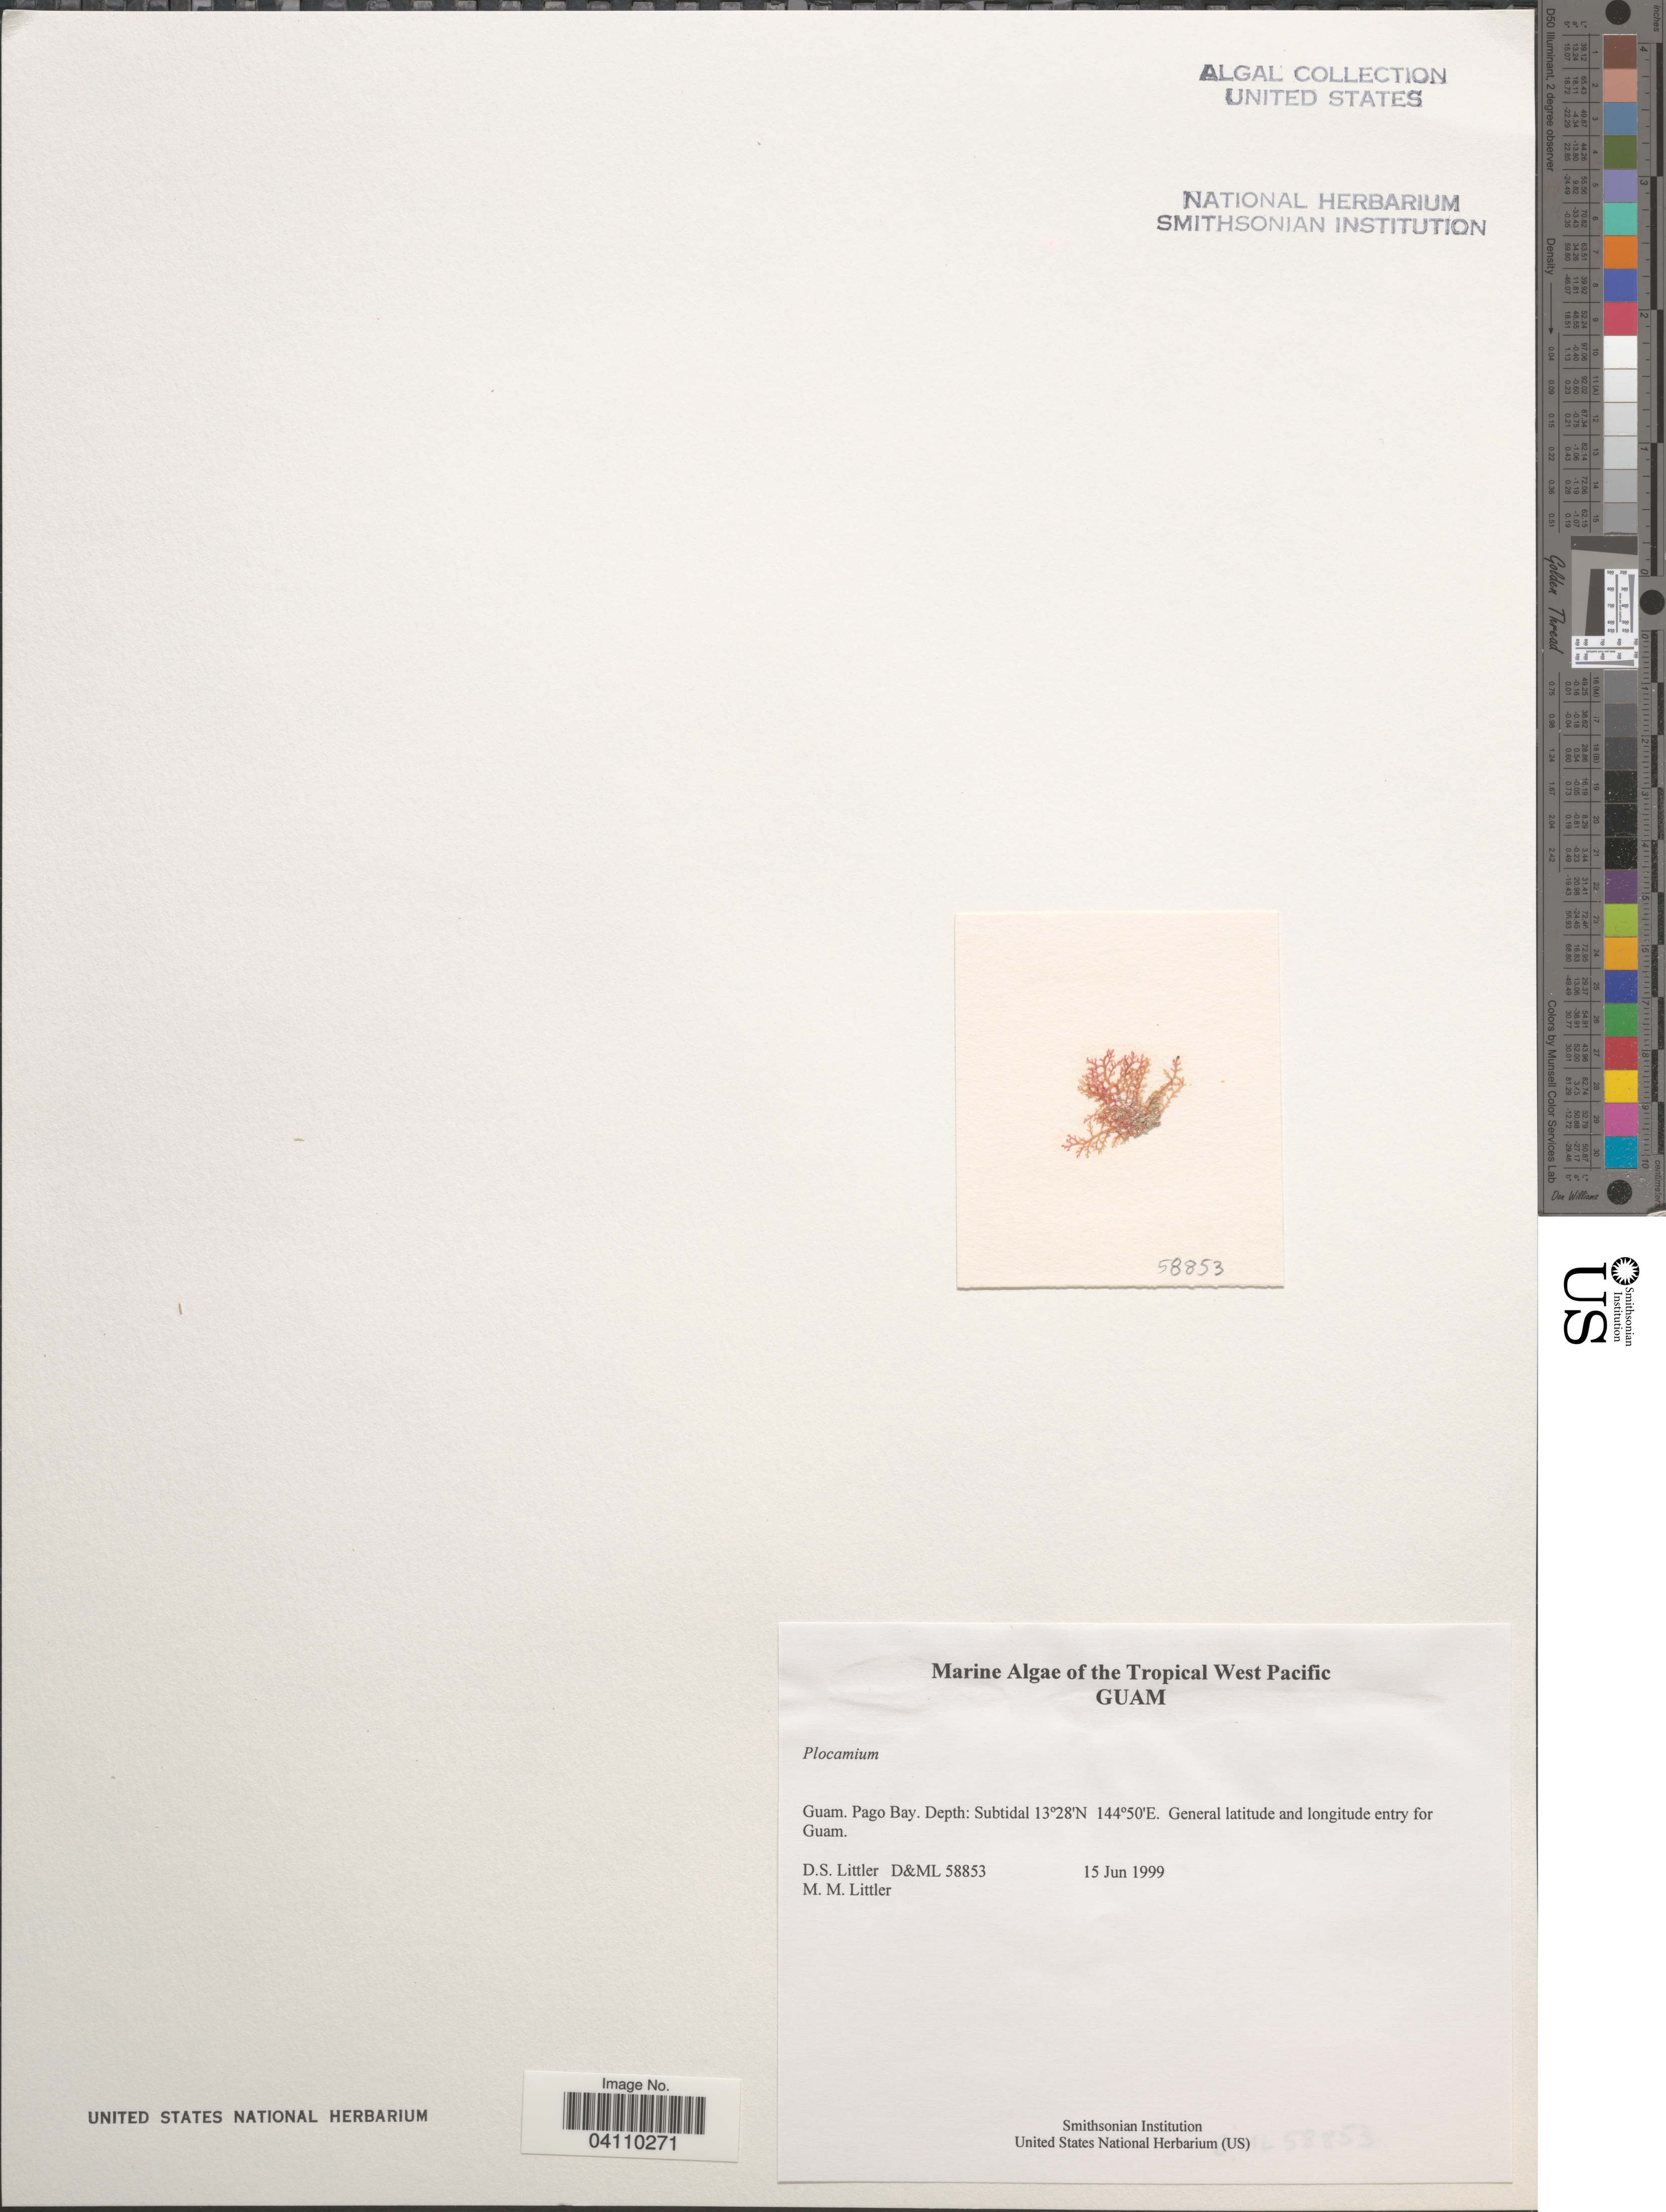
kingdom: Plantae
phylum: Rhodophyta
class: Florideophyceae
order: Plocamiales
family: Plocamiaceae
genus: Plocamium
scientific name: Plocamium sp.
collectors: D. S. Littler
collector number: D&ML58853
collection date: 1999-06-15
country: Guam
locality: The Tropical West Pacific. Pago Bay.